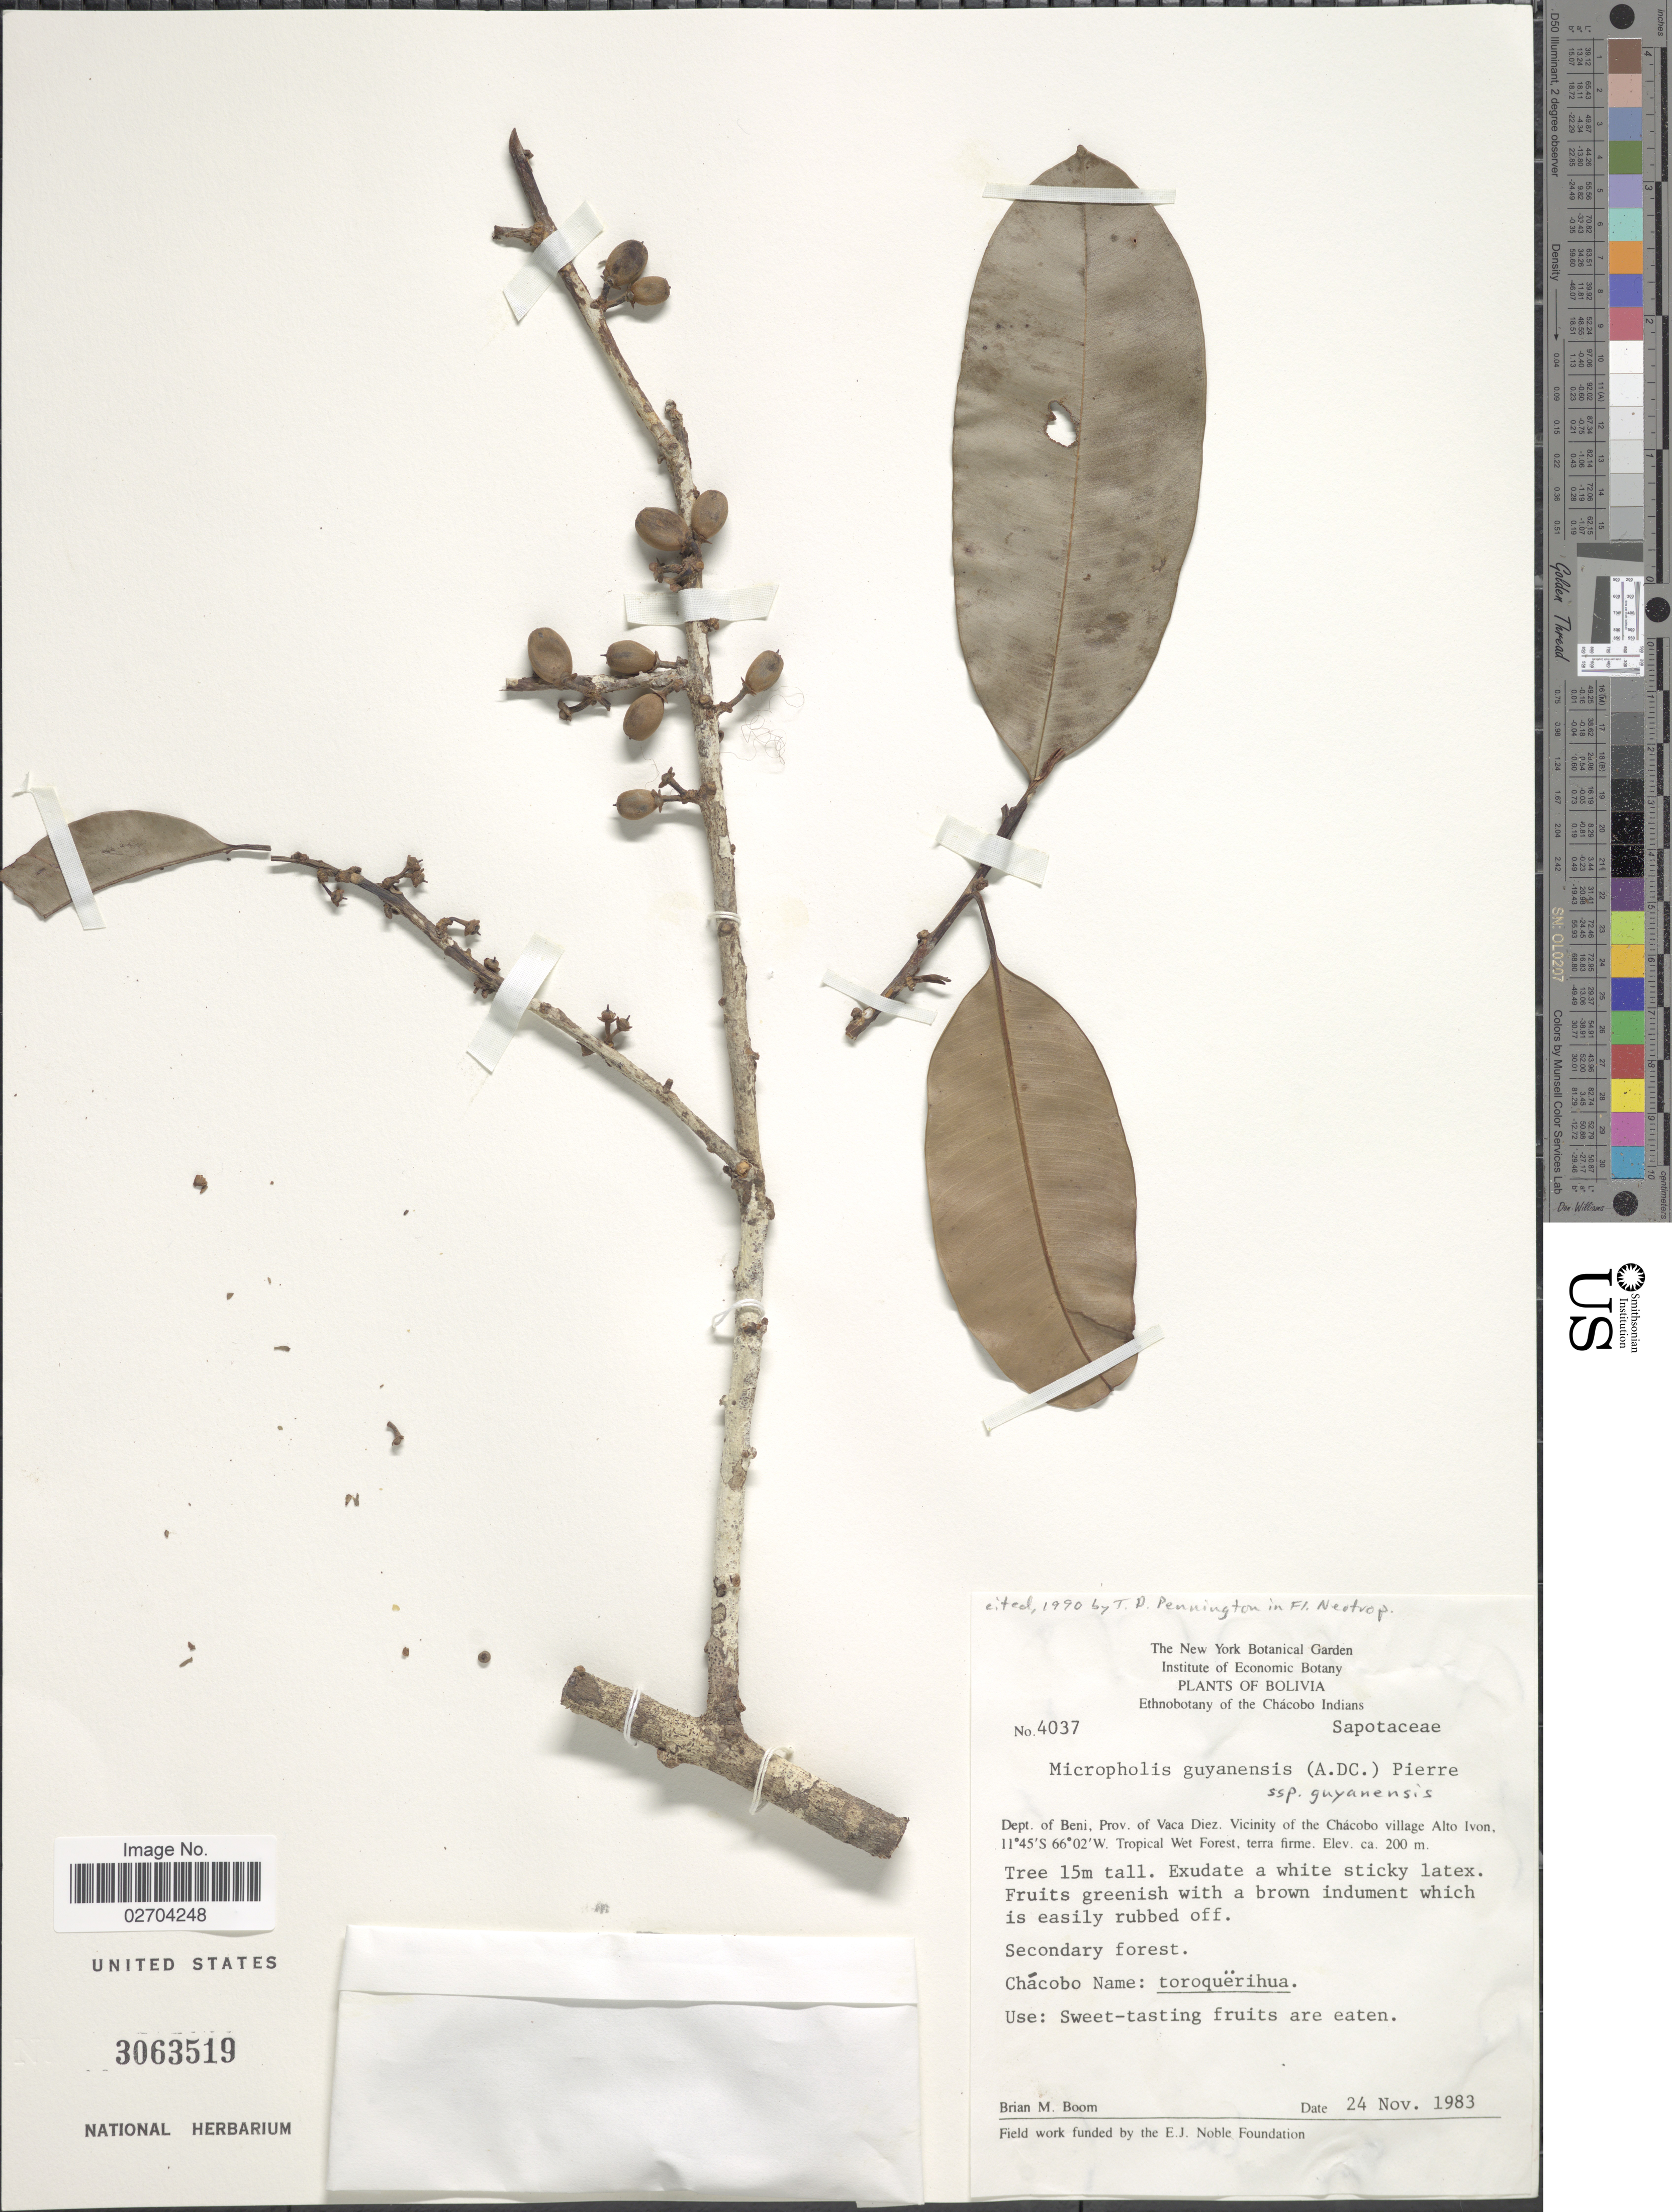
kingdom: Plantae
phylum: Tracheophyta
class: Magnoliopsida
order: Ericales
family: Sapotaceae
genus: Micropholis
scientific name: Micropholis guyanensis subsp. guyanensis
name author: (A. DC.) Pierre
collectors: B. M. Boom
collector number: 4037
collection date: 1983-11-24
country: Bolivia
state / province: Beni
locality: Dept. of Beni, Prov. Vaca Diez. Vicinity of the Chácobo village Alto Ivon, Tropical Wet forest, terra firme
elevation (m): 200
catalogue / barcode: US 3063519